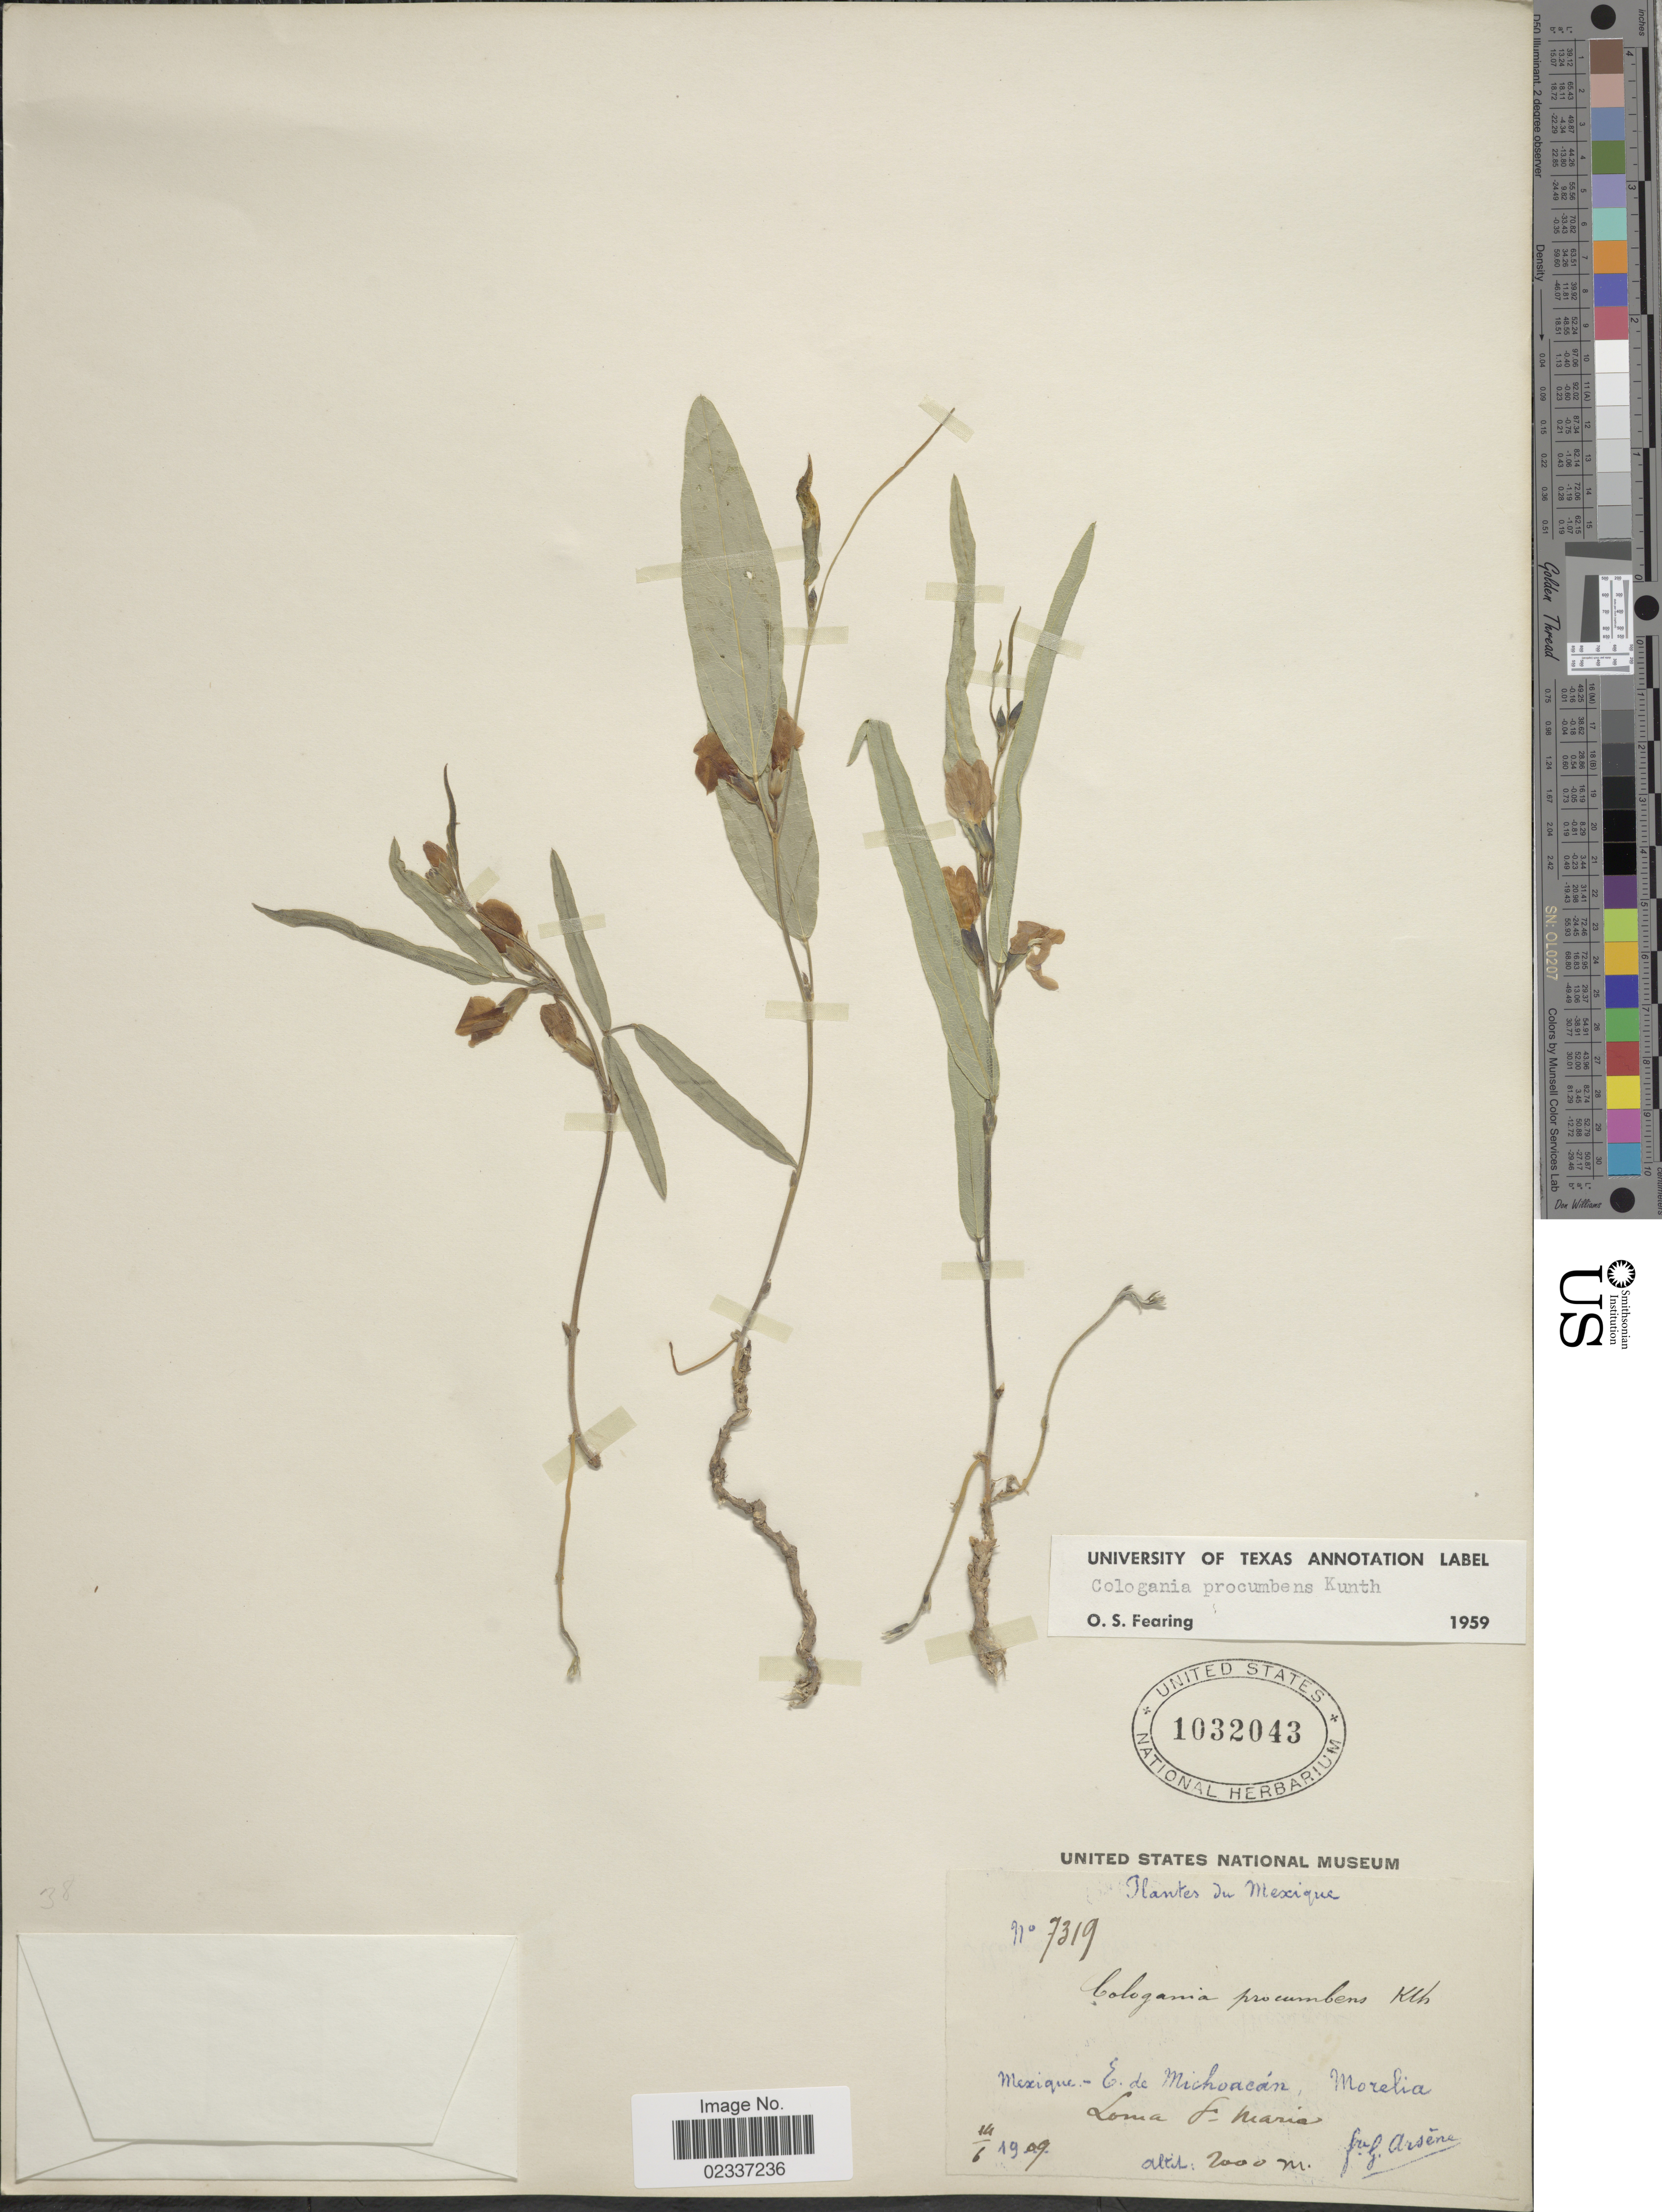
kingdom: Plantae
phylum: Tracheophyta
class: Magnoliopsida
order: Fabales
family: Fabaceae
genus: Cologania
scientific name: Cologania procumbens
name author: Kunth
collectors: Bro. G. Arsène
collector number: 7319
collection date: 1909-06-14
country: Mexico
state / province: Michoacán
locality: E de Michoacán, Morelia, Loma St Maria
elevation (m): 2000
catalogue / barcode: US 1032043